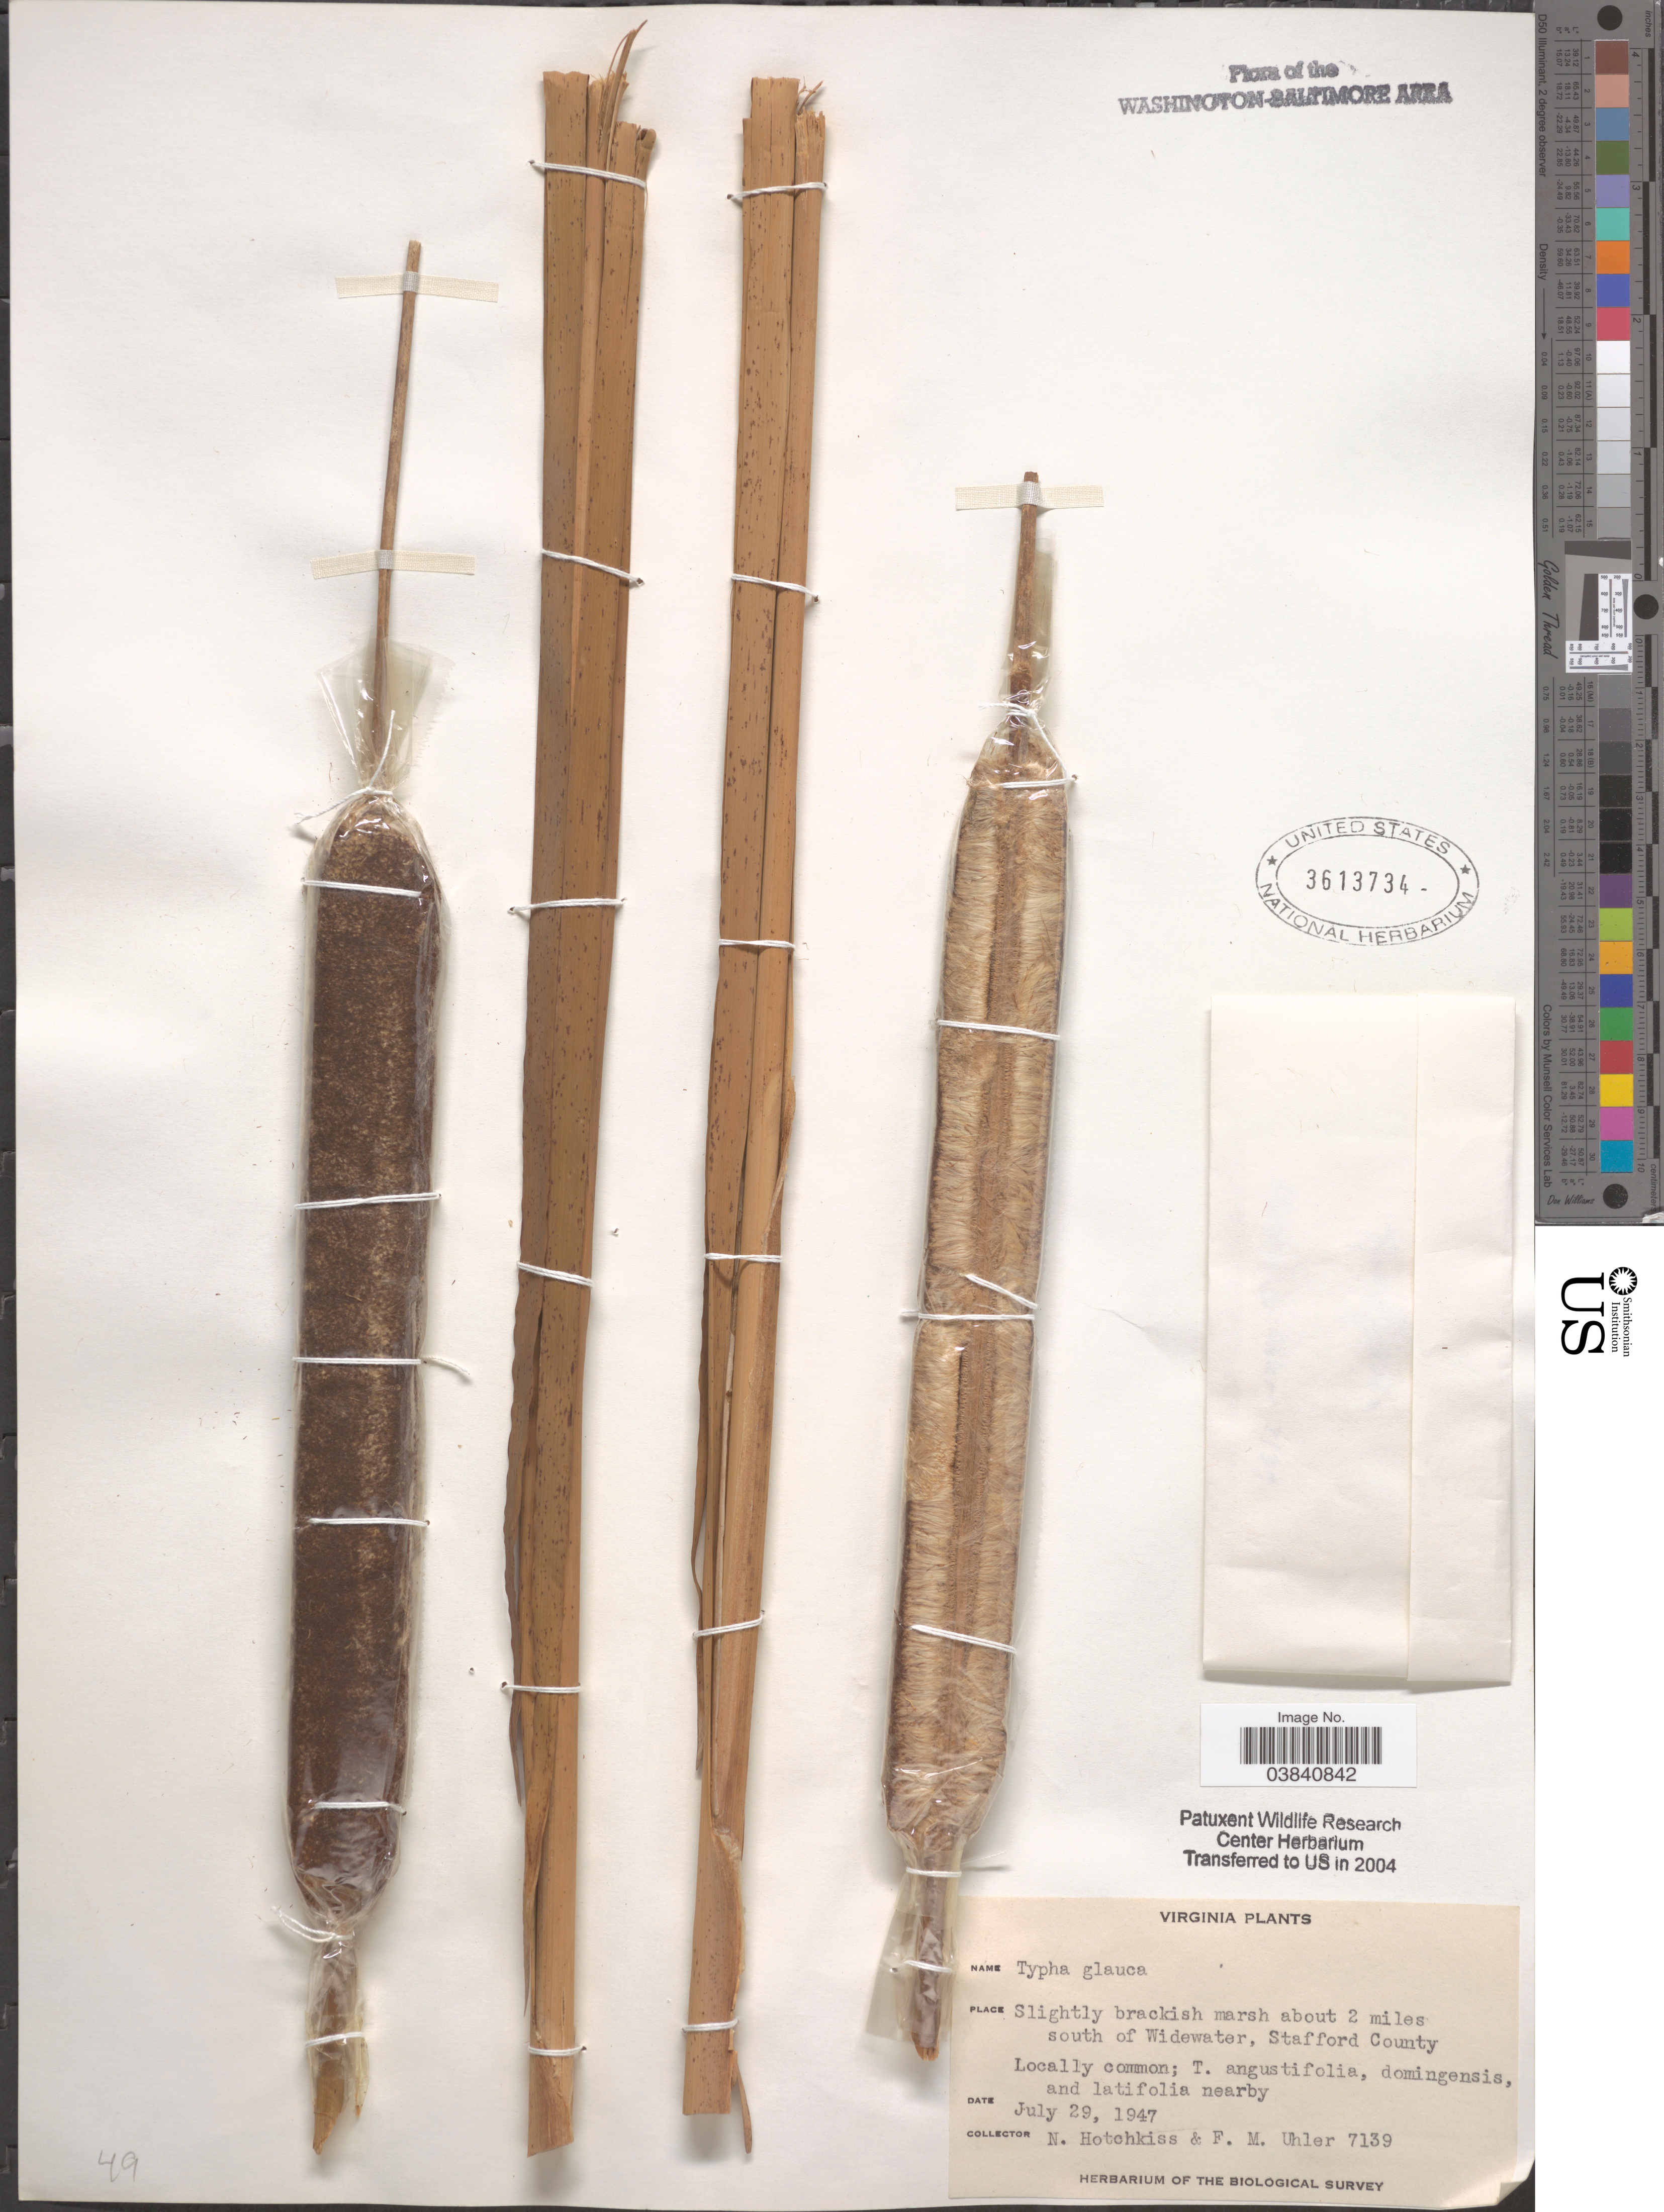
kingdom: Plantae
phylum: Tracheophyta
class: Liliopsida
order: Poales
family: Typhaceae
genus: Typha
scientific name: Typha glauca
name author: Godr.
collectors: N. Hotchkiss & F. M. Uhler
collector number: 7139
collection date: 1947-07-29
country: United States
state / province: Virginia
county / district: Stafford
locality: Slightly brackish marsh about 2 miles south of Widewater, Stafford County.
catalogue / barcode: US 3613734